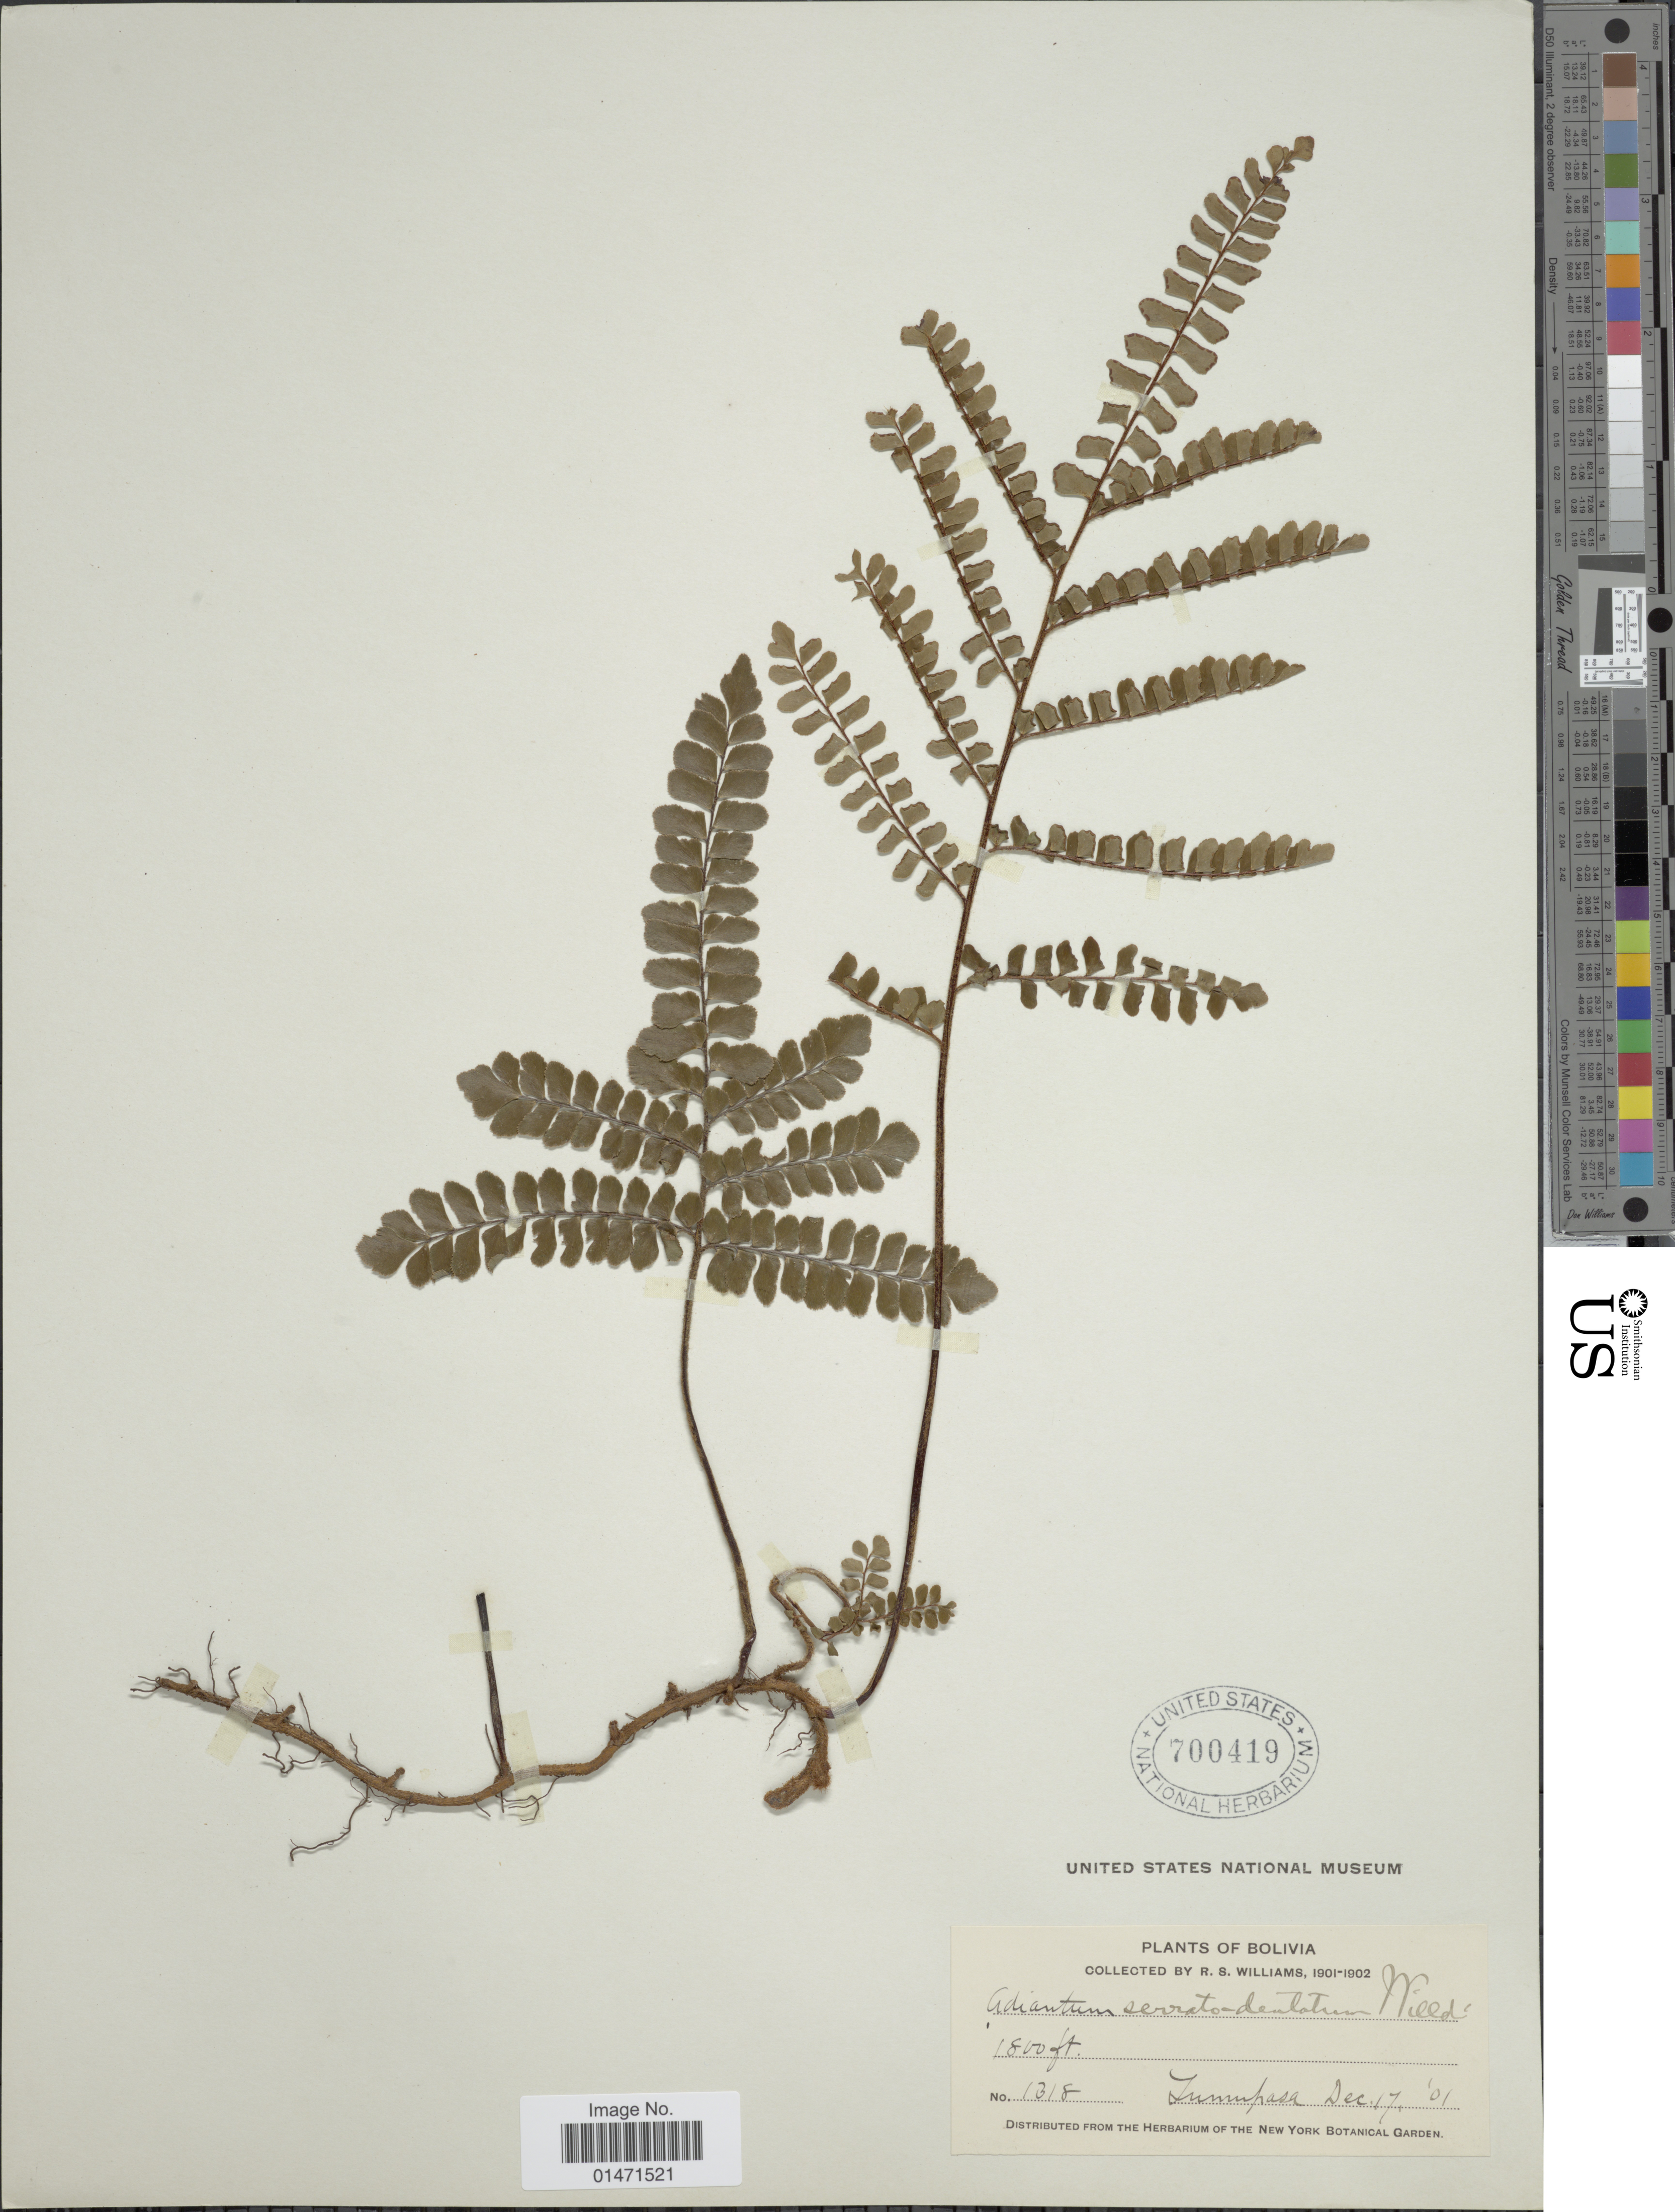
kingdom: Plantae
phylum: Tracheophyta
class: Polypodiopsida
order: Polypodiales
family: Pteridaceae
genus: Adiantum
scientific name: Adiantum serratodentatum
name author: Humb. & Bonpl. ex Willd.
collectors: R. S. Williams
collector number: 1318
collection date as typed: Dec. 17, '01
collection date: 1901-12-17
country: Bolivia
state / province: La Paz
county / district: Iturralde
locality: Tumupasa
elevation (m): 549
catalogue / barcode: US 700419